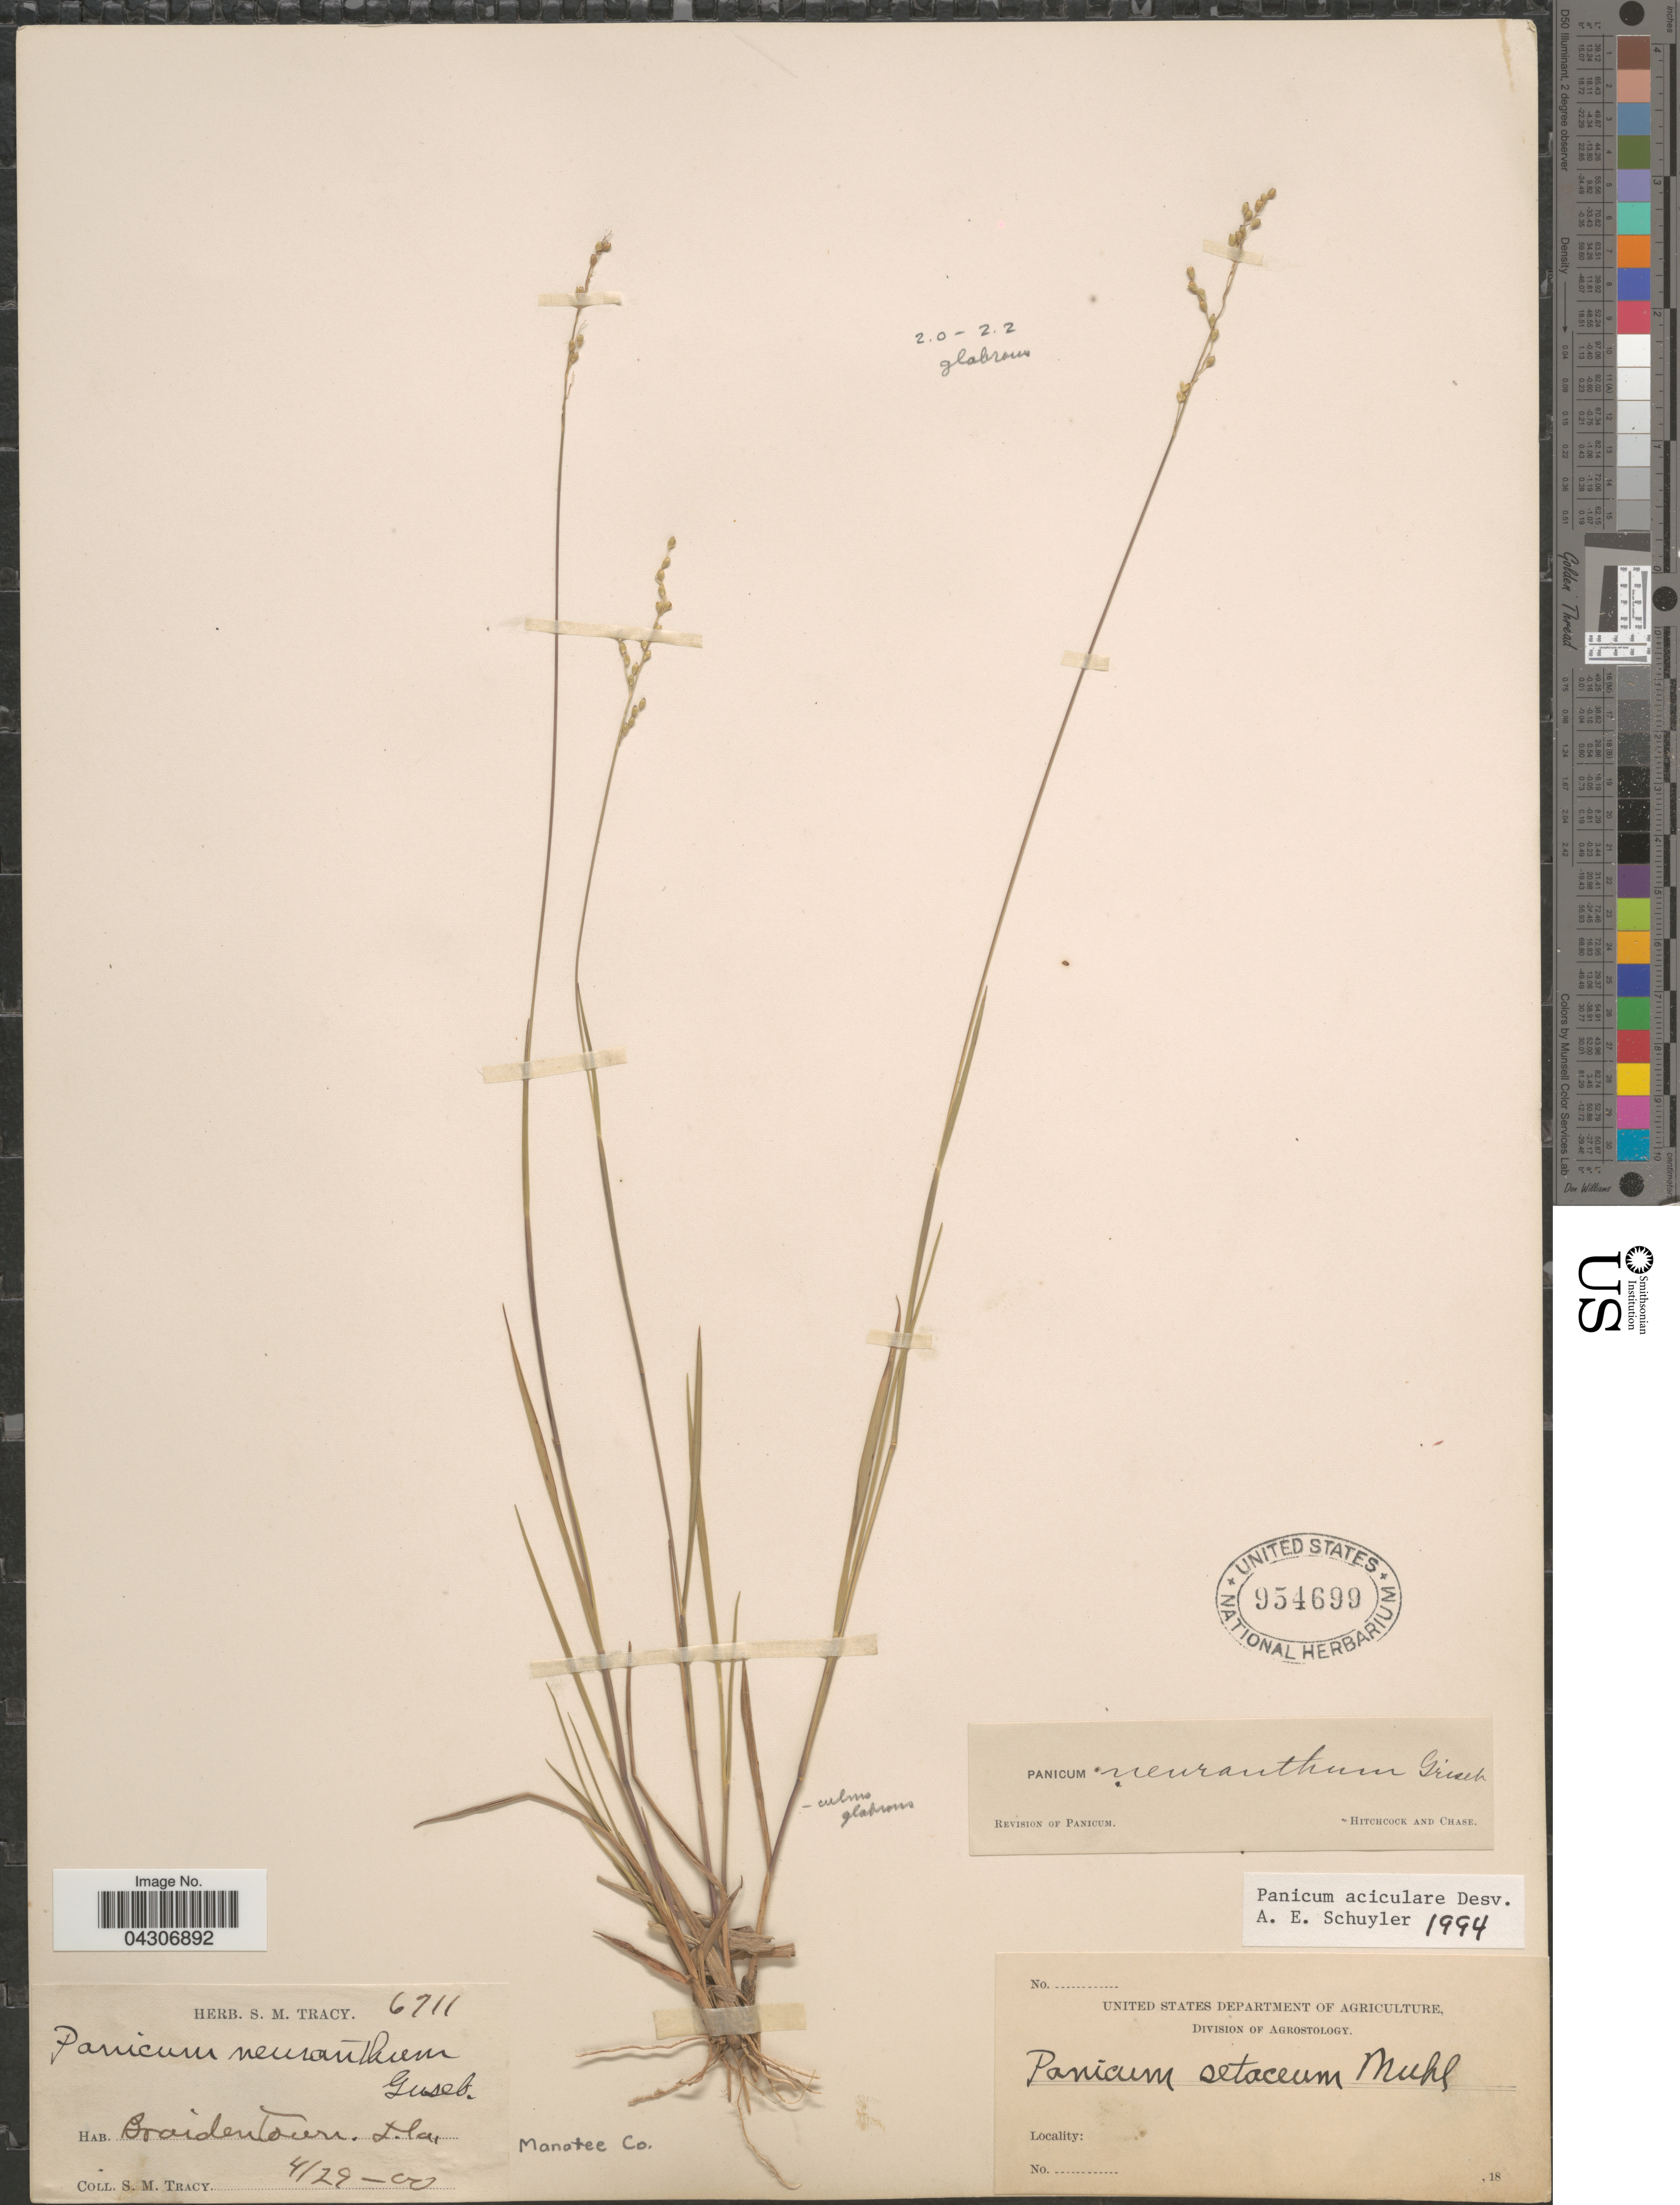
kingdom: Plantae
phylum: Tracheophyta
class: Liliopsida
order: Poales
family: Poaceae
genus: Dichanthelium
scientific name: Dichanthelium aciculare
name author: (Desv. ex Poir.) Gould & C.A. Clark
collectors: S. M. Tracy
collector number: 6711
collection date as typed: Transcribed d/m/y: 29/4/0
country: United States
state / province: Florida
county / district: Manatee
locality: Braidentown (present day: Bradenton)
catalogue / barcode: US 954699